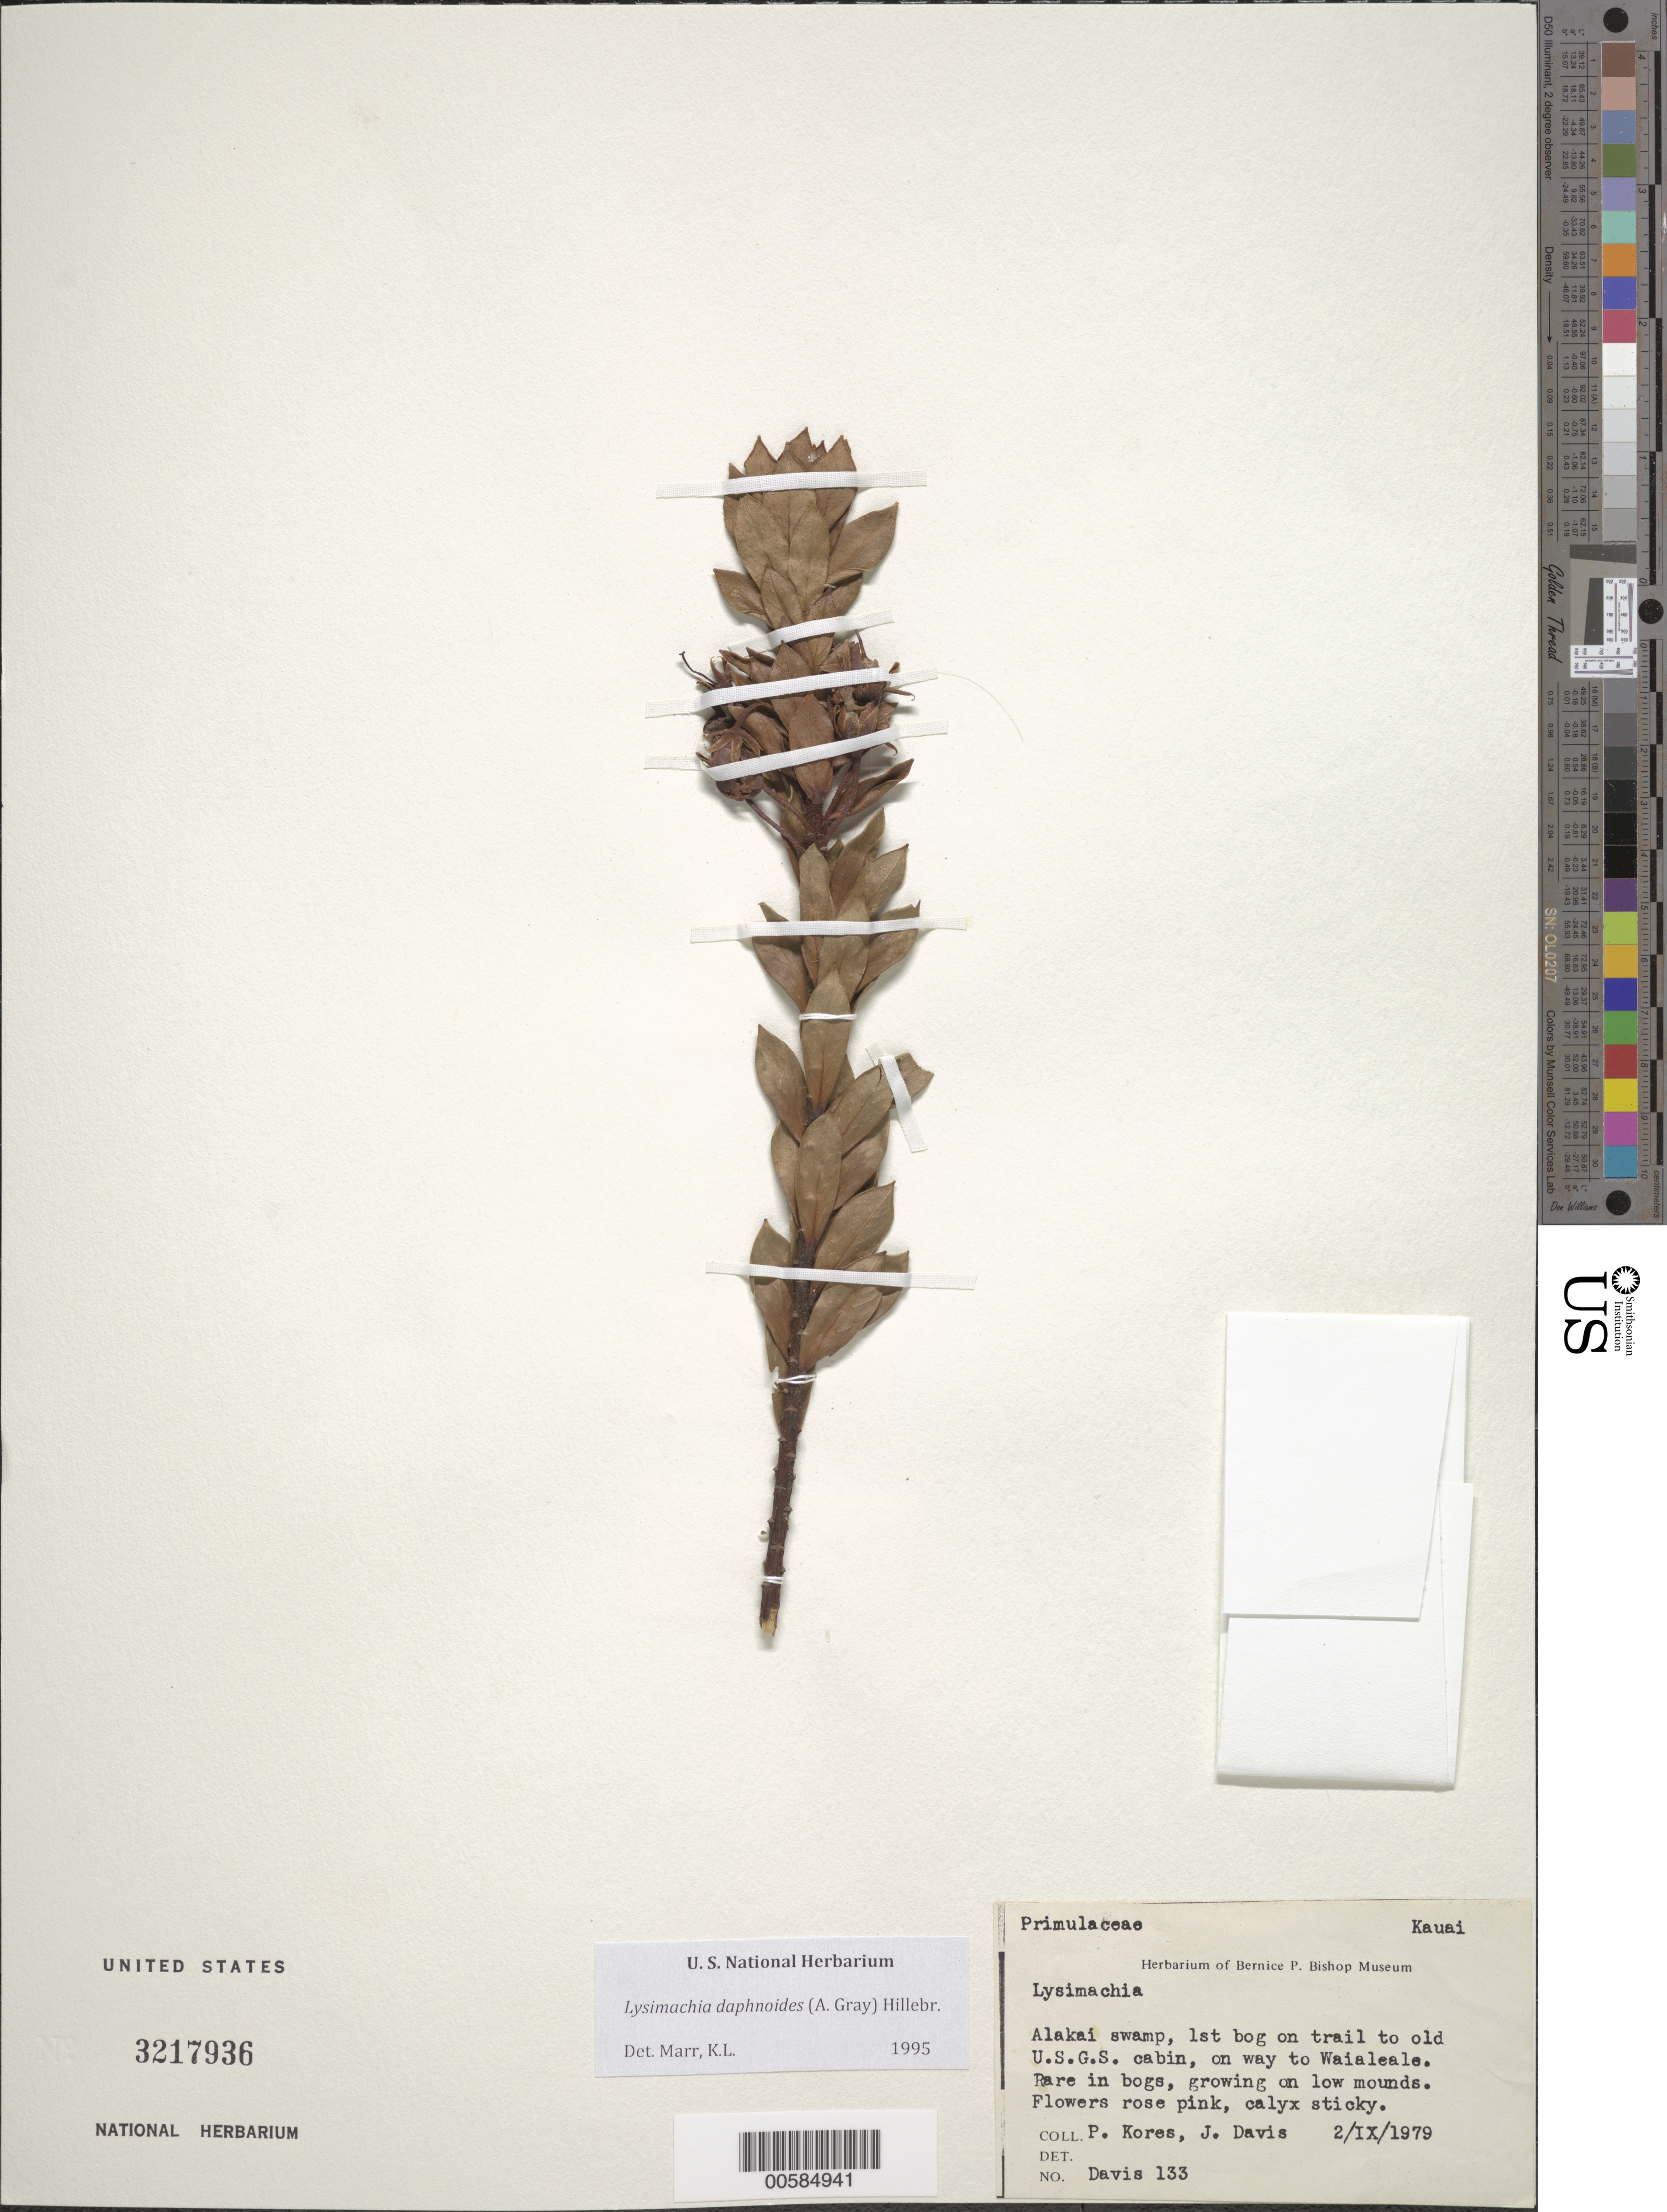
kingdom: Plantae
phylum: Tracheophyta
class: Magnoliopsida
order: Ericales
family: Primulaceae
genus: Lysimachia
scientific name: Lysimachia daphnoides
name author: (A. Gray) Hillebr.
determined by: Marr, K. L.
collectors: P. Kores & J. Davis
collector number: Davis 133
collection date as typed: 2 Sep 1979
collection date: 1979-09-02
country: United States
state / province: Hawaii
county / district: Kauai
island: Kaua'i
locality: Alakai swamp, 1st bog on trail to old U.S.G.S. cabin, on way to Waialeale.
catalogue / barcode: US 3217936